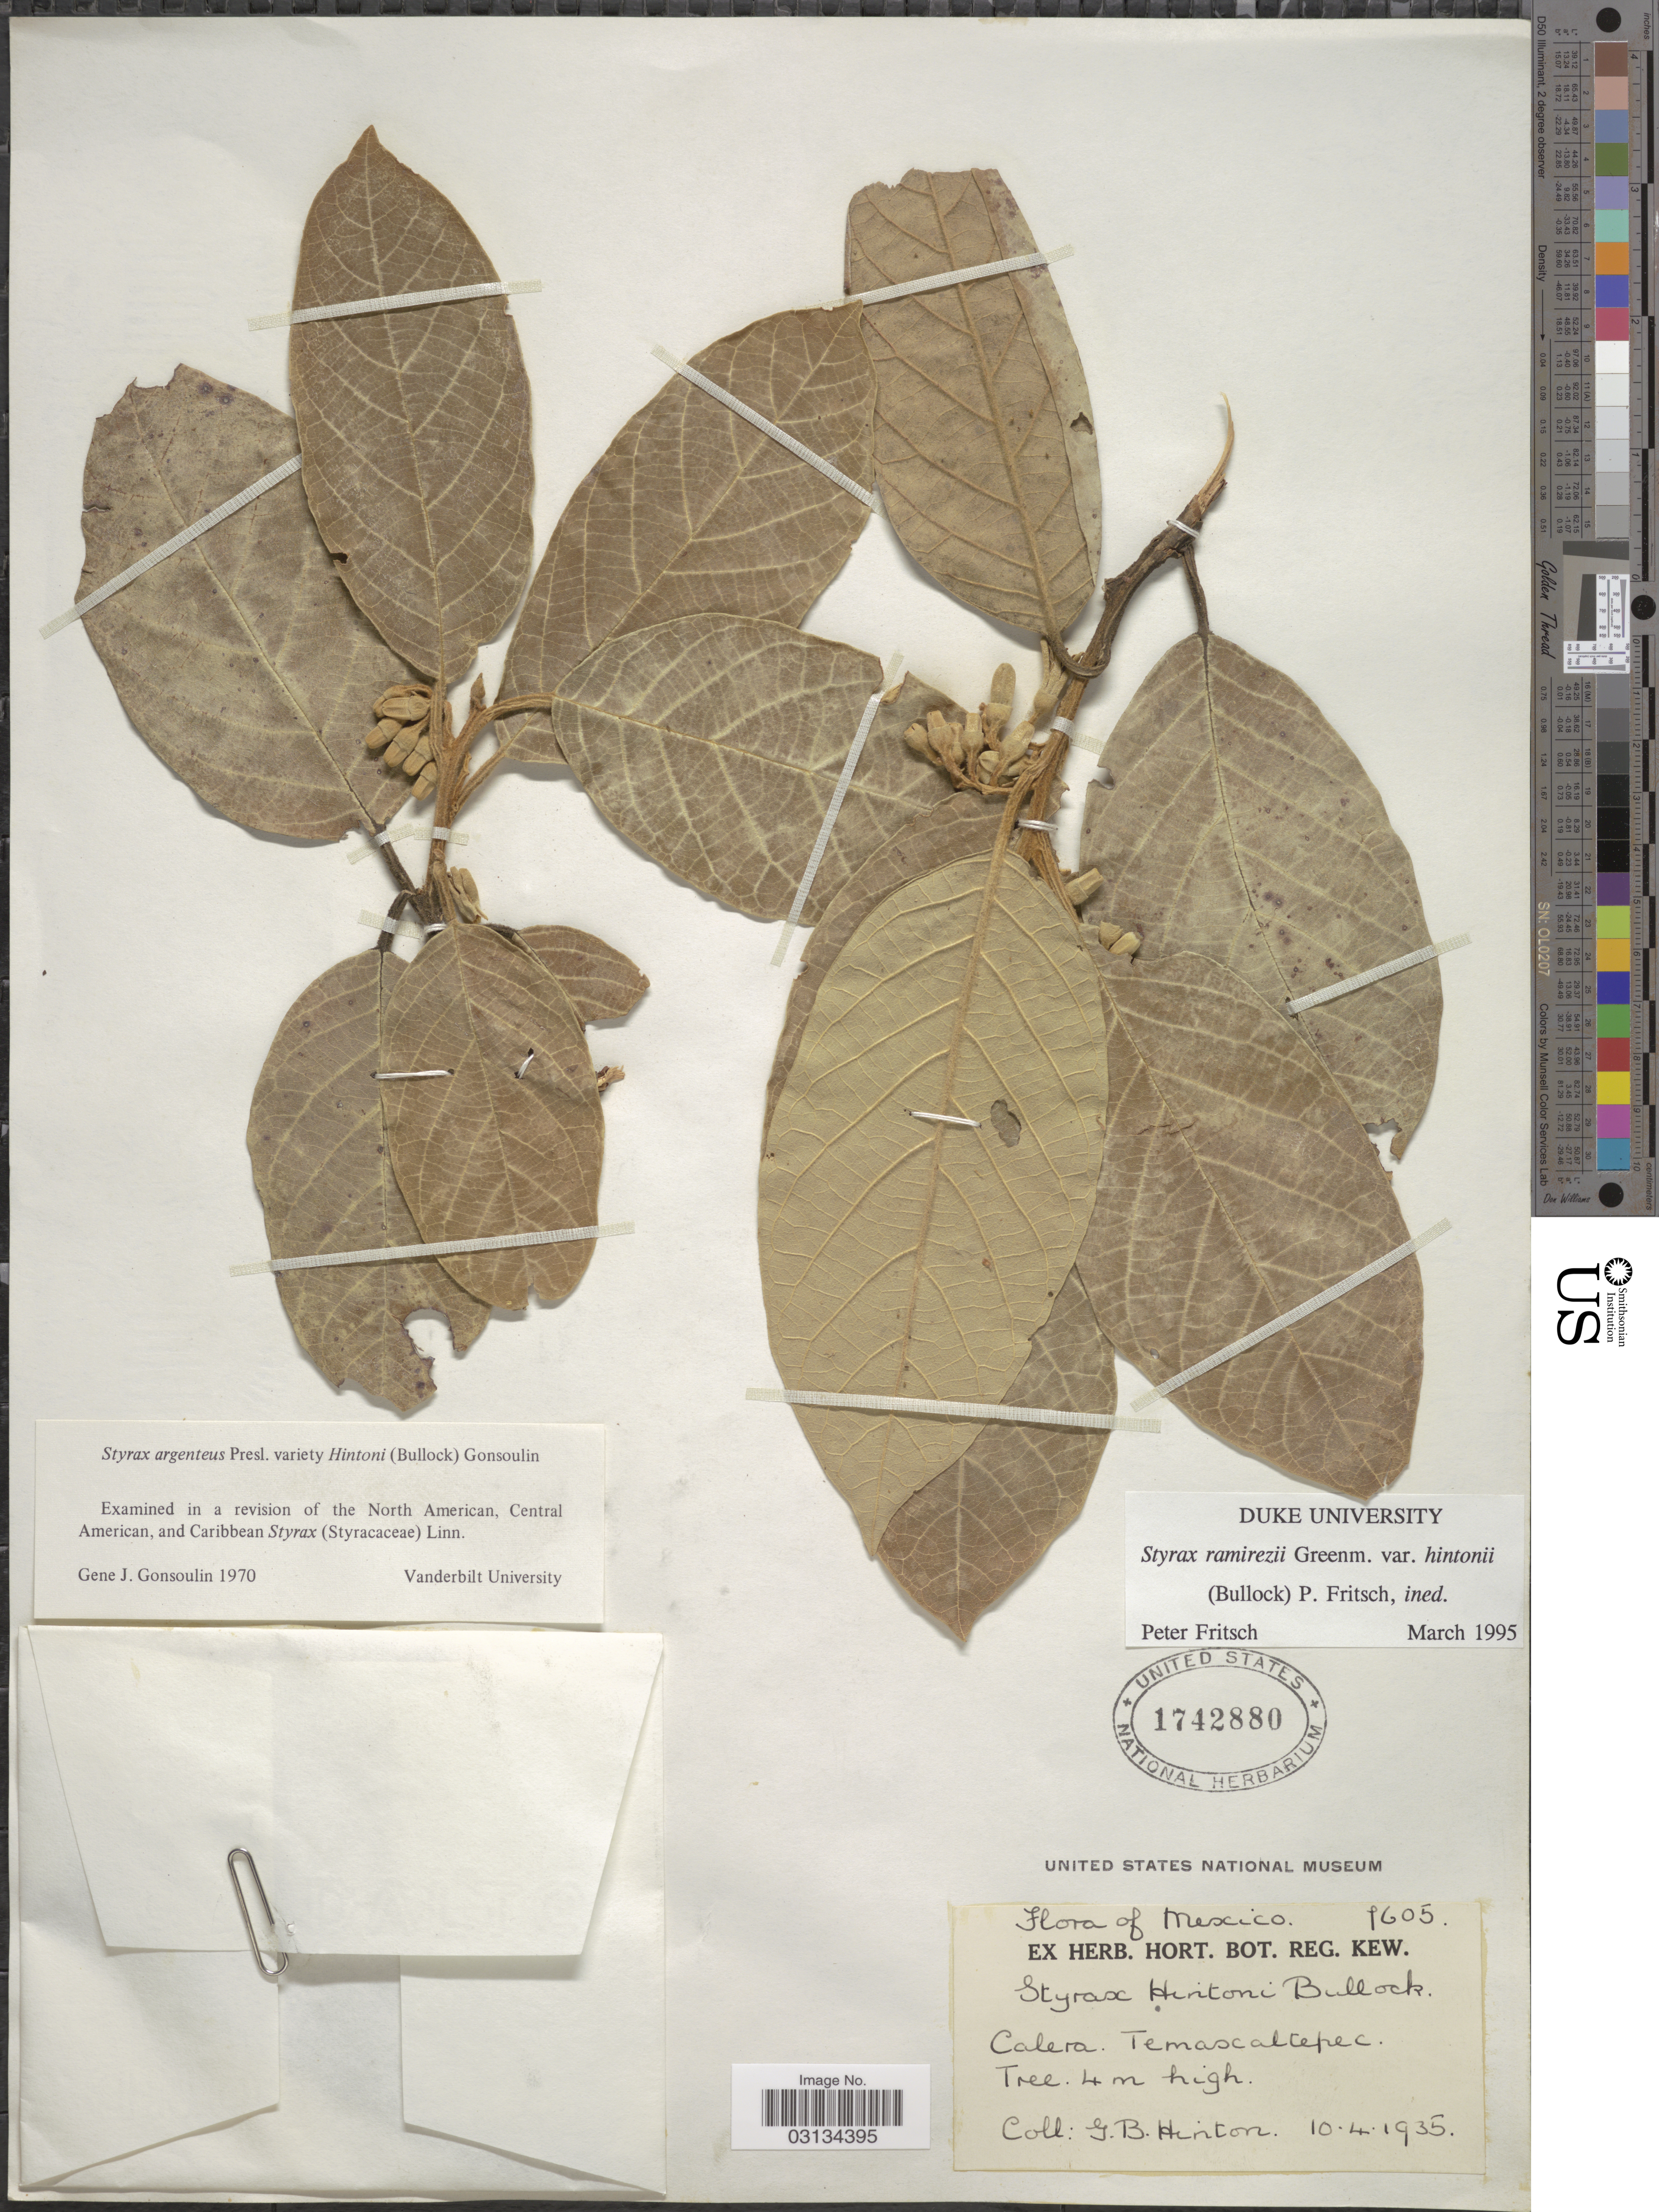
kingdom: Plantae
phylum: Tracheophyta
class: Magnoliopsida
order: Ericales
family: Styracaceae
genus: Styrax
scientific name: Styrax ramirezii var. hintonii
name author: (Greenm.) P.W. Fritsch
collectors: G. B. Hinton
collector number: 7605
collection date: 1935-04-10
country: Mexico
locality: Calera. Temascaltepec.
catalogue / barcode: US 1742880